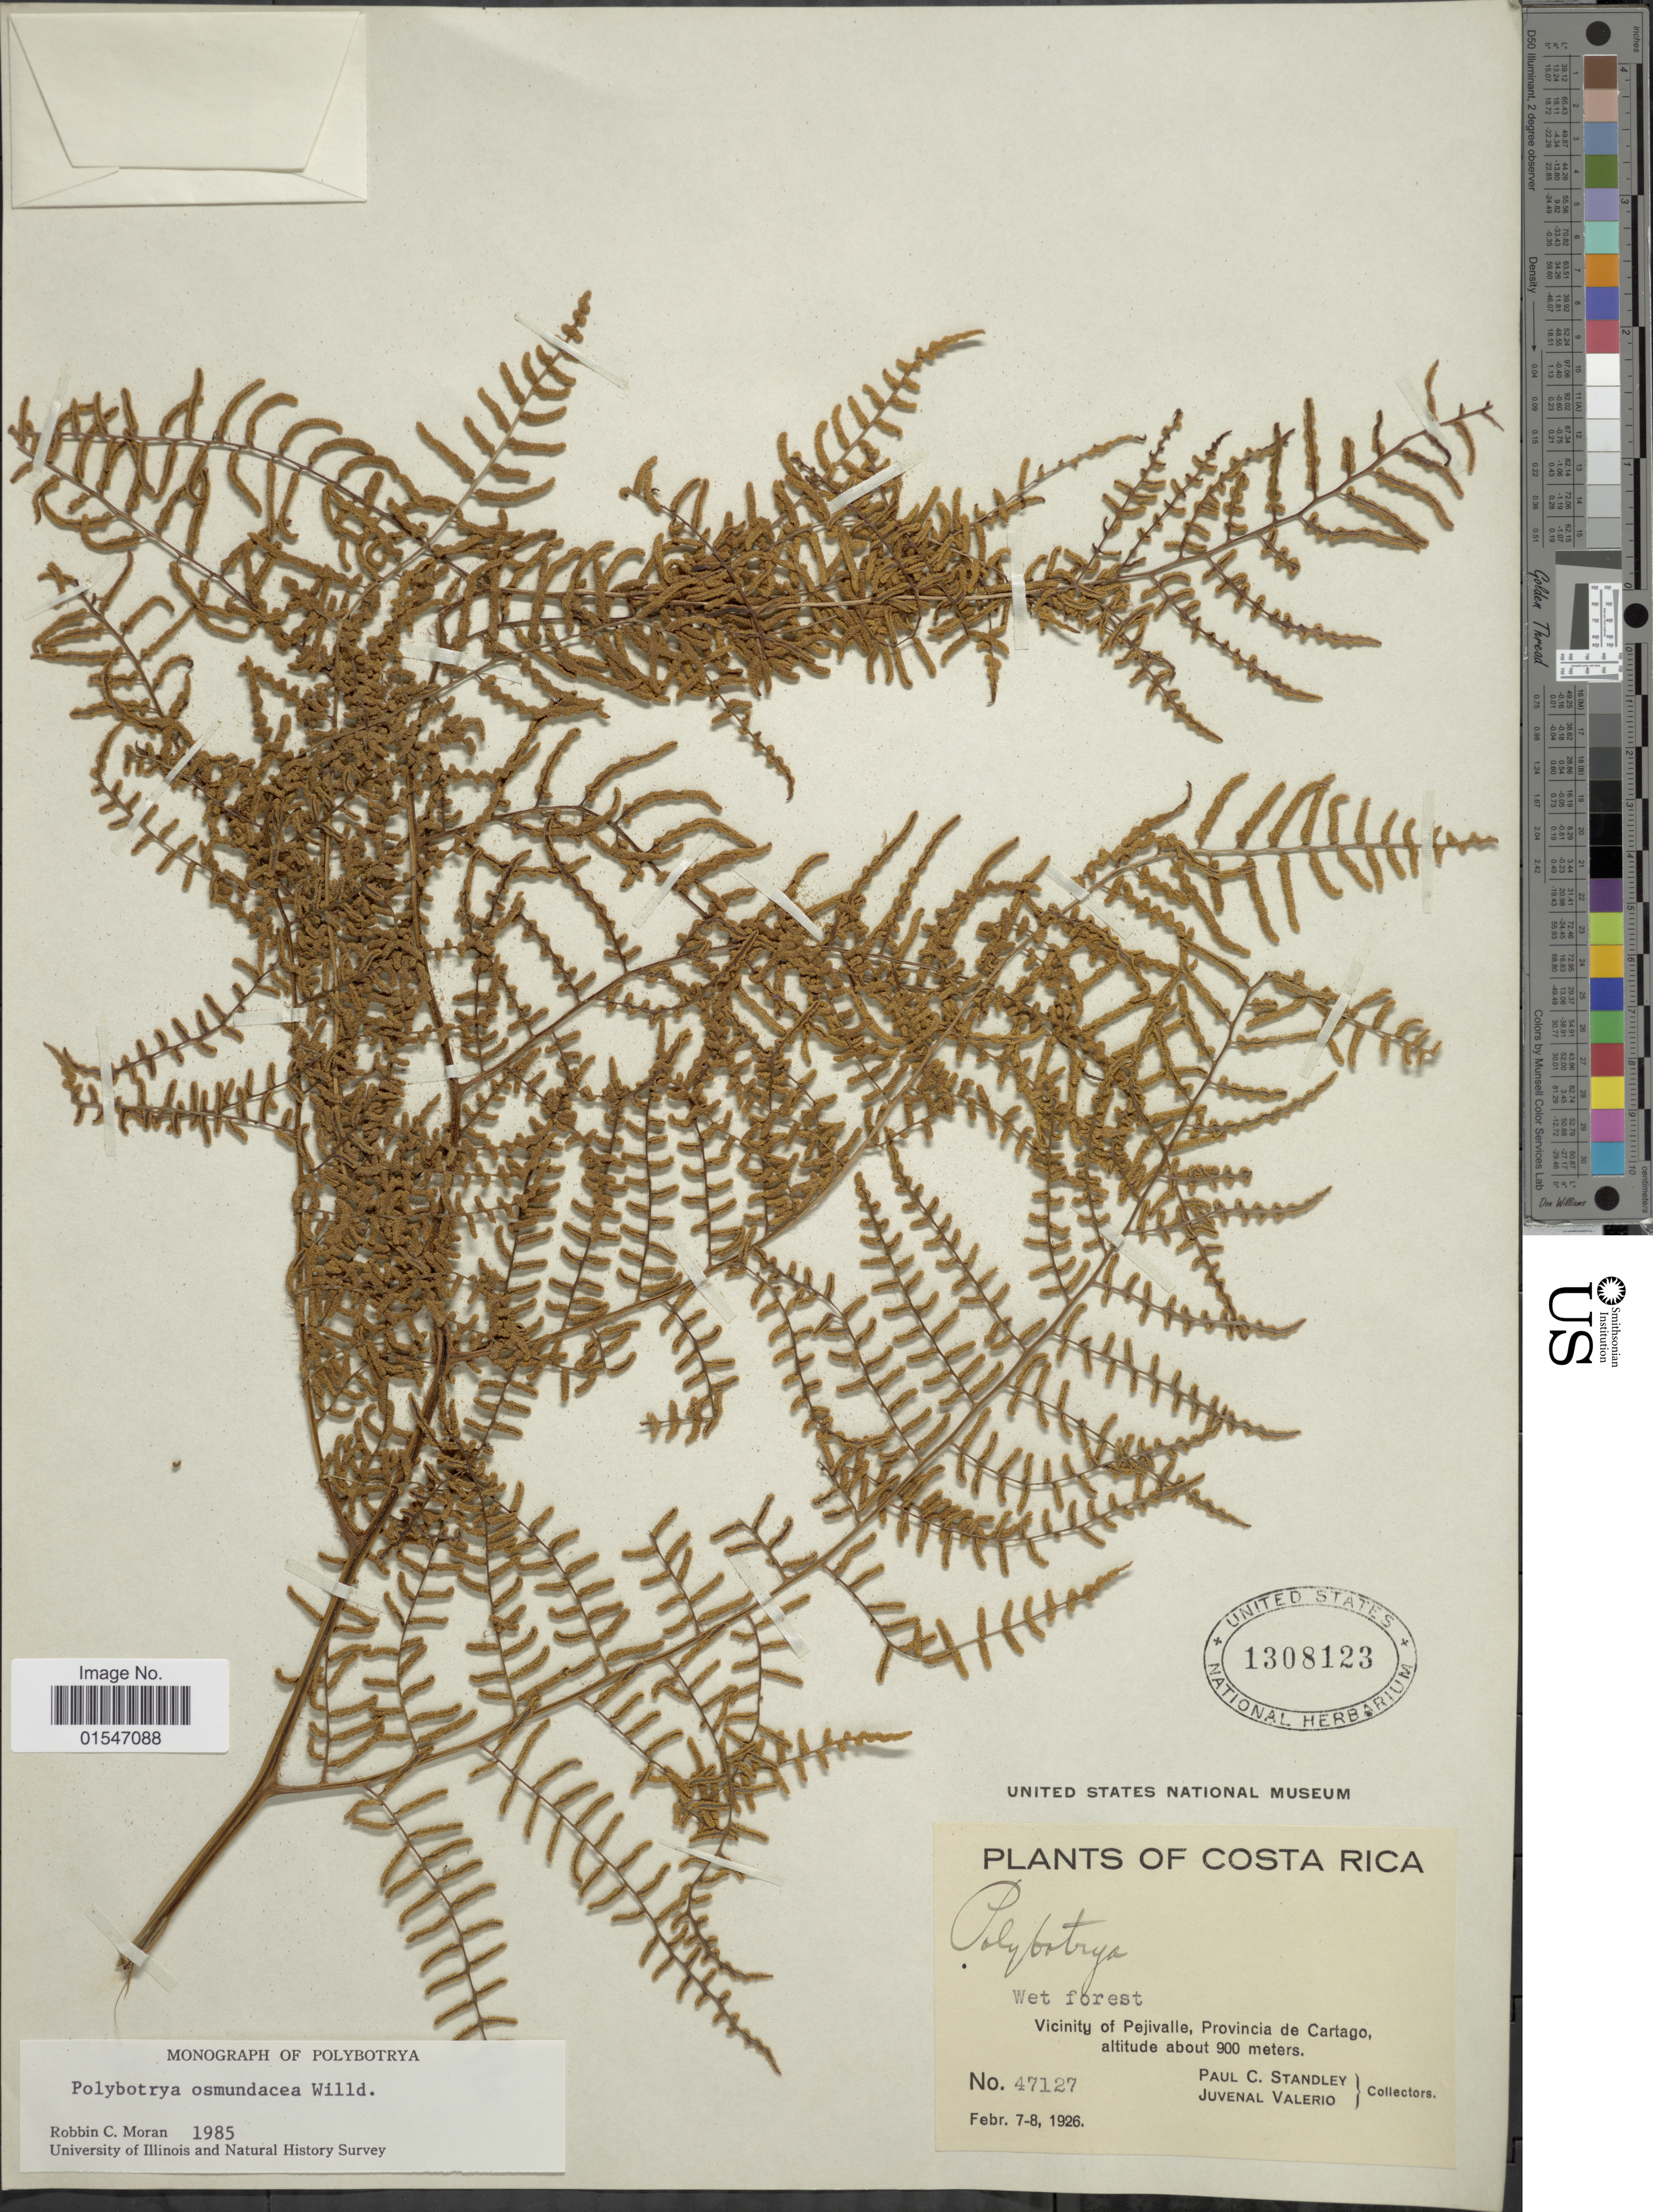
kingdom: Plantae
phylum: Tracheophyta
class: Polypodiopsida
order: Polypodiales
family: Dryopteridaceae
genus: Polybotrya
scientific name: Polybotrya osmundacea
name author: Humb. & Bonpl. ex Willd.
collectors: P. C. Standley & J. Valerio R.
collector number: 47127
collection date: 1926-02-07/1926-02-08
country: Costa Rica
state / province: Cartago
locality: Vicinity of Pejivalle, Provincia de Cartago.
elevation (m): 900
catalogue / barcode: US 1308123